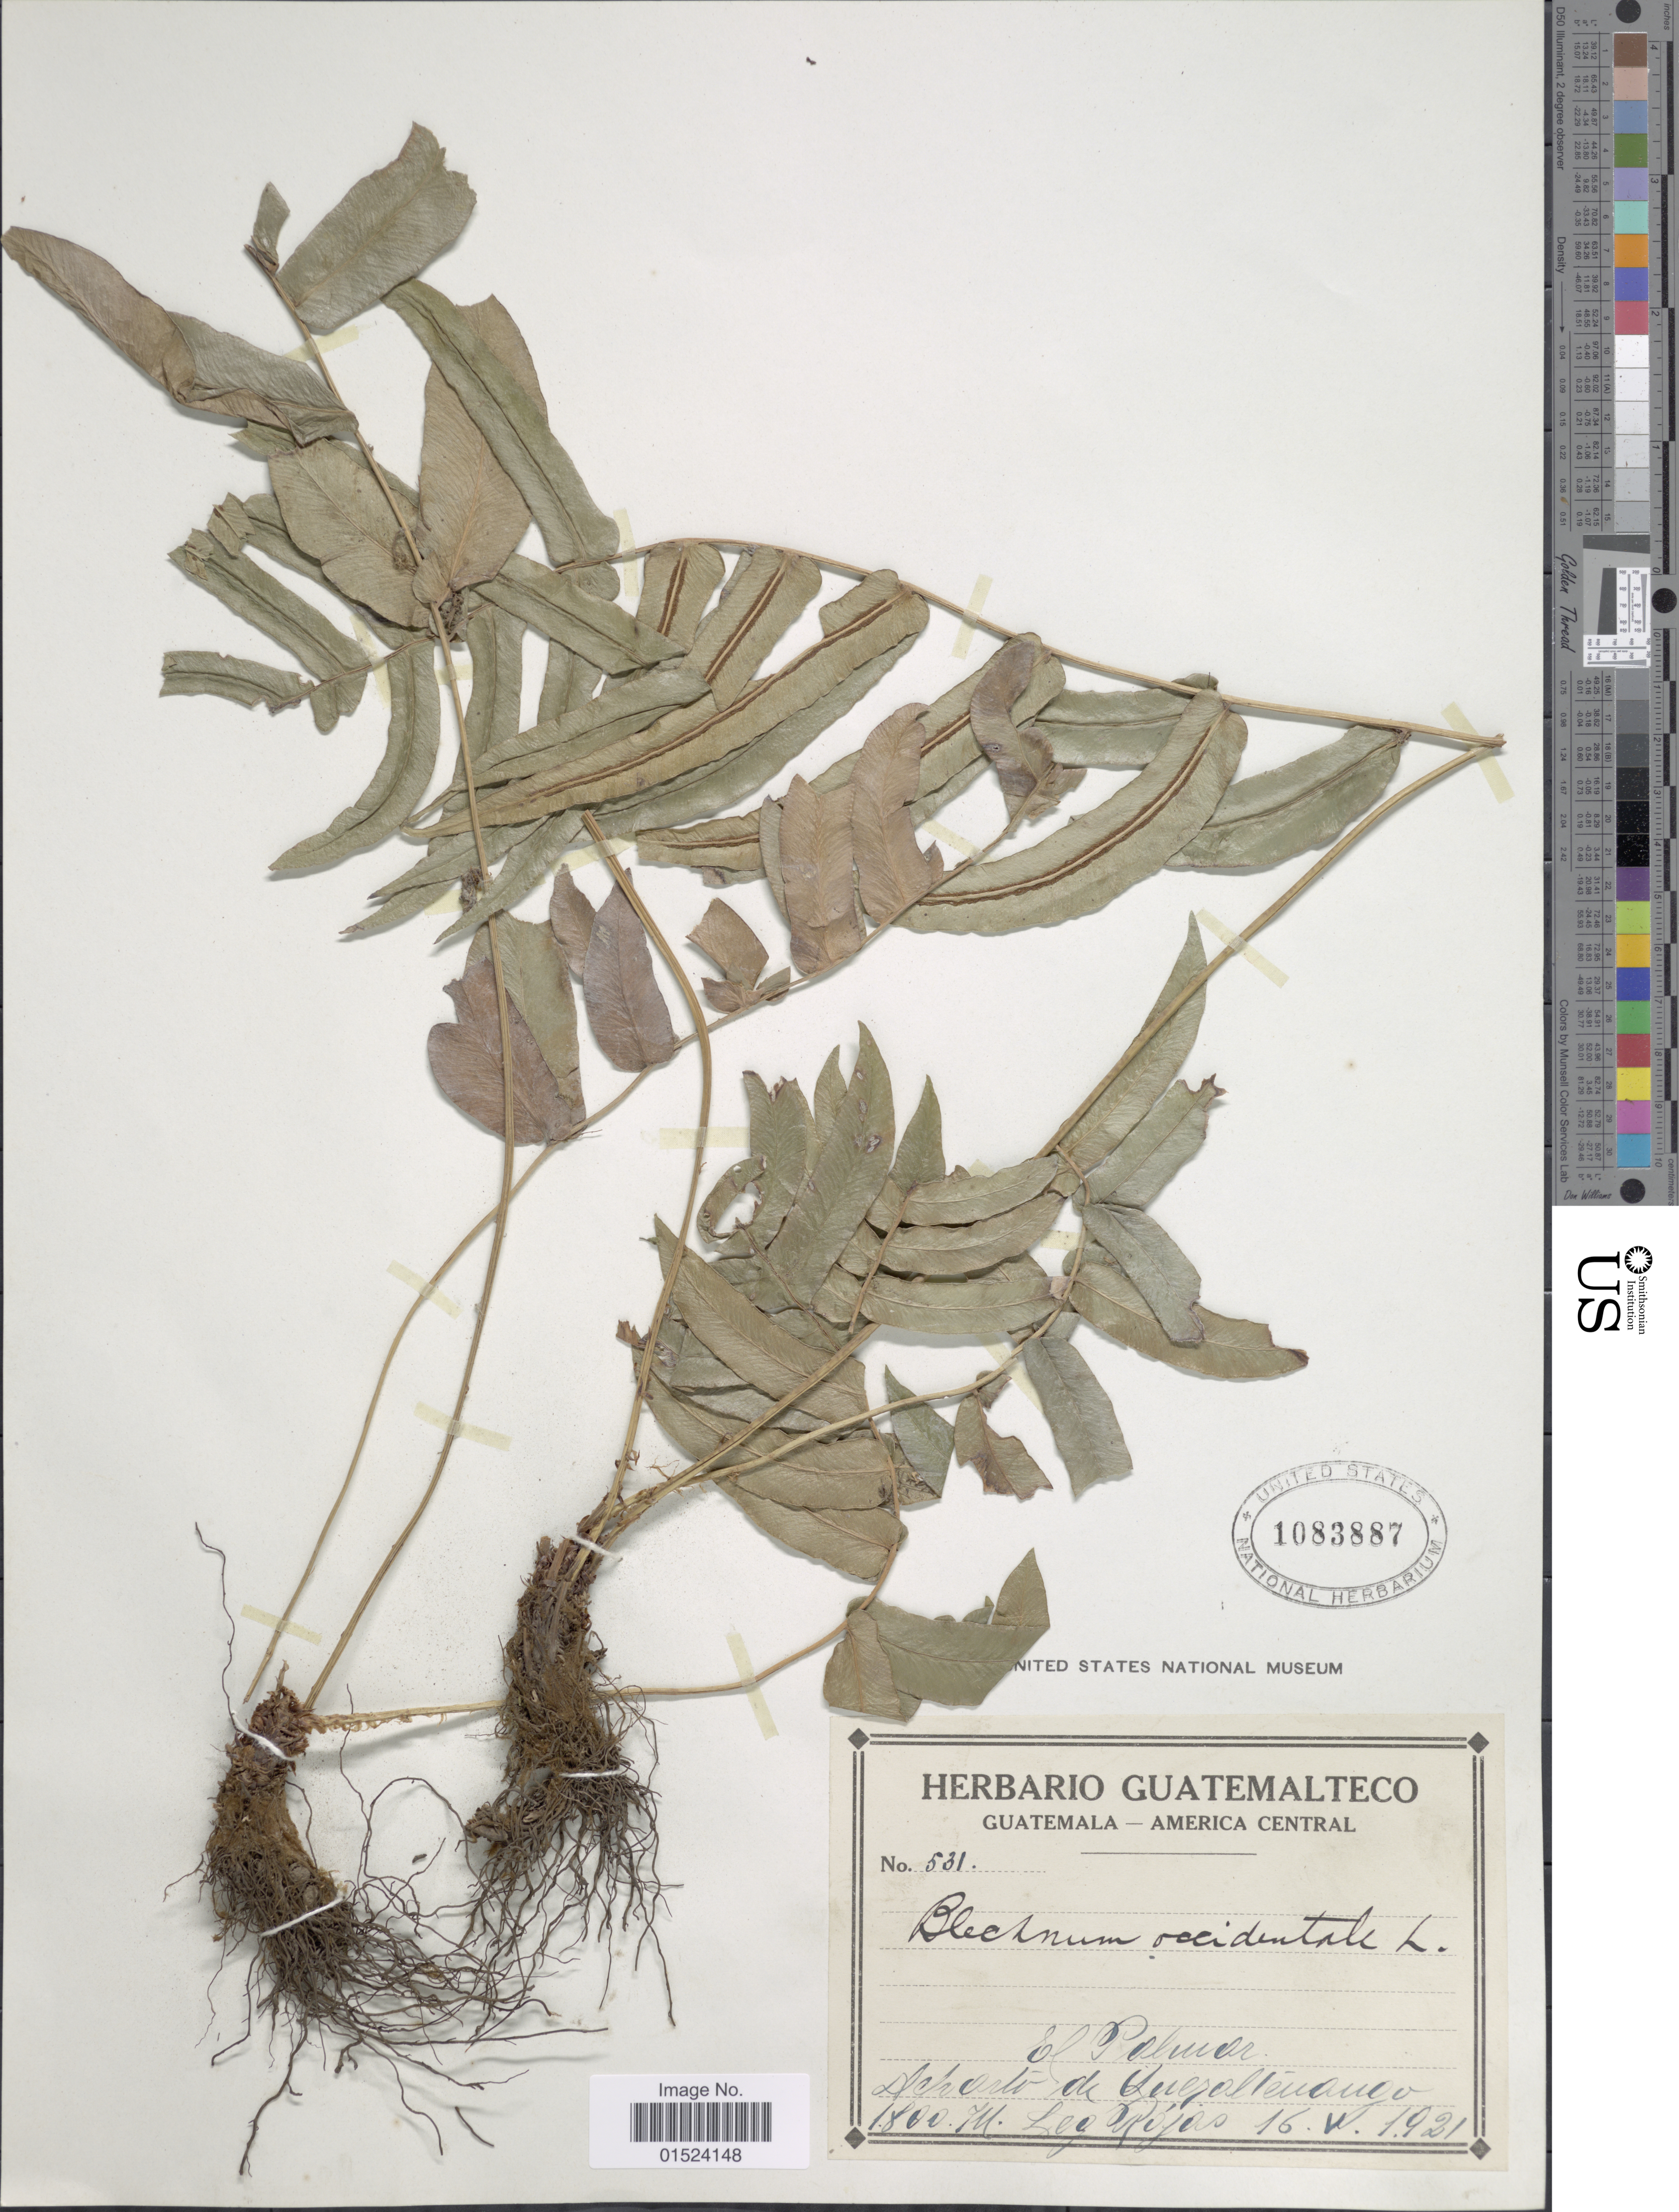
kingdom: Plantae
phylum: Tracheophyta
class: Polypodiopsida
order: Polypodiales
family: Blechnaceae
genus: Blechnum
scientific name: Blechnum occidentale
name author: L.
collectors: Rojas, --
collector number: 531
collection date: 1921-05-16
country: Guatemala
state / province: Quetzaltenango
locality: El Palmar, Departo de Quezaltenango [Quetzaltenango]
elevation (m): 1800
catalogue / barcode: US 1083887